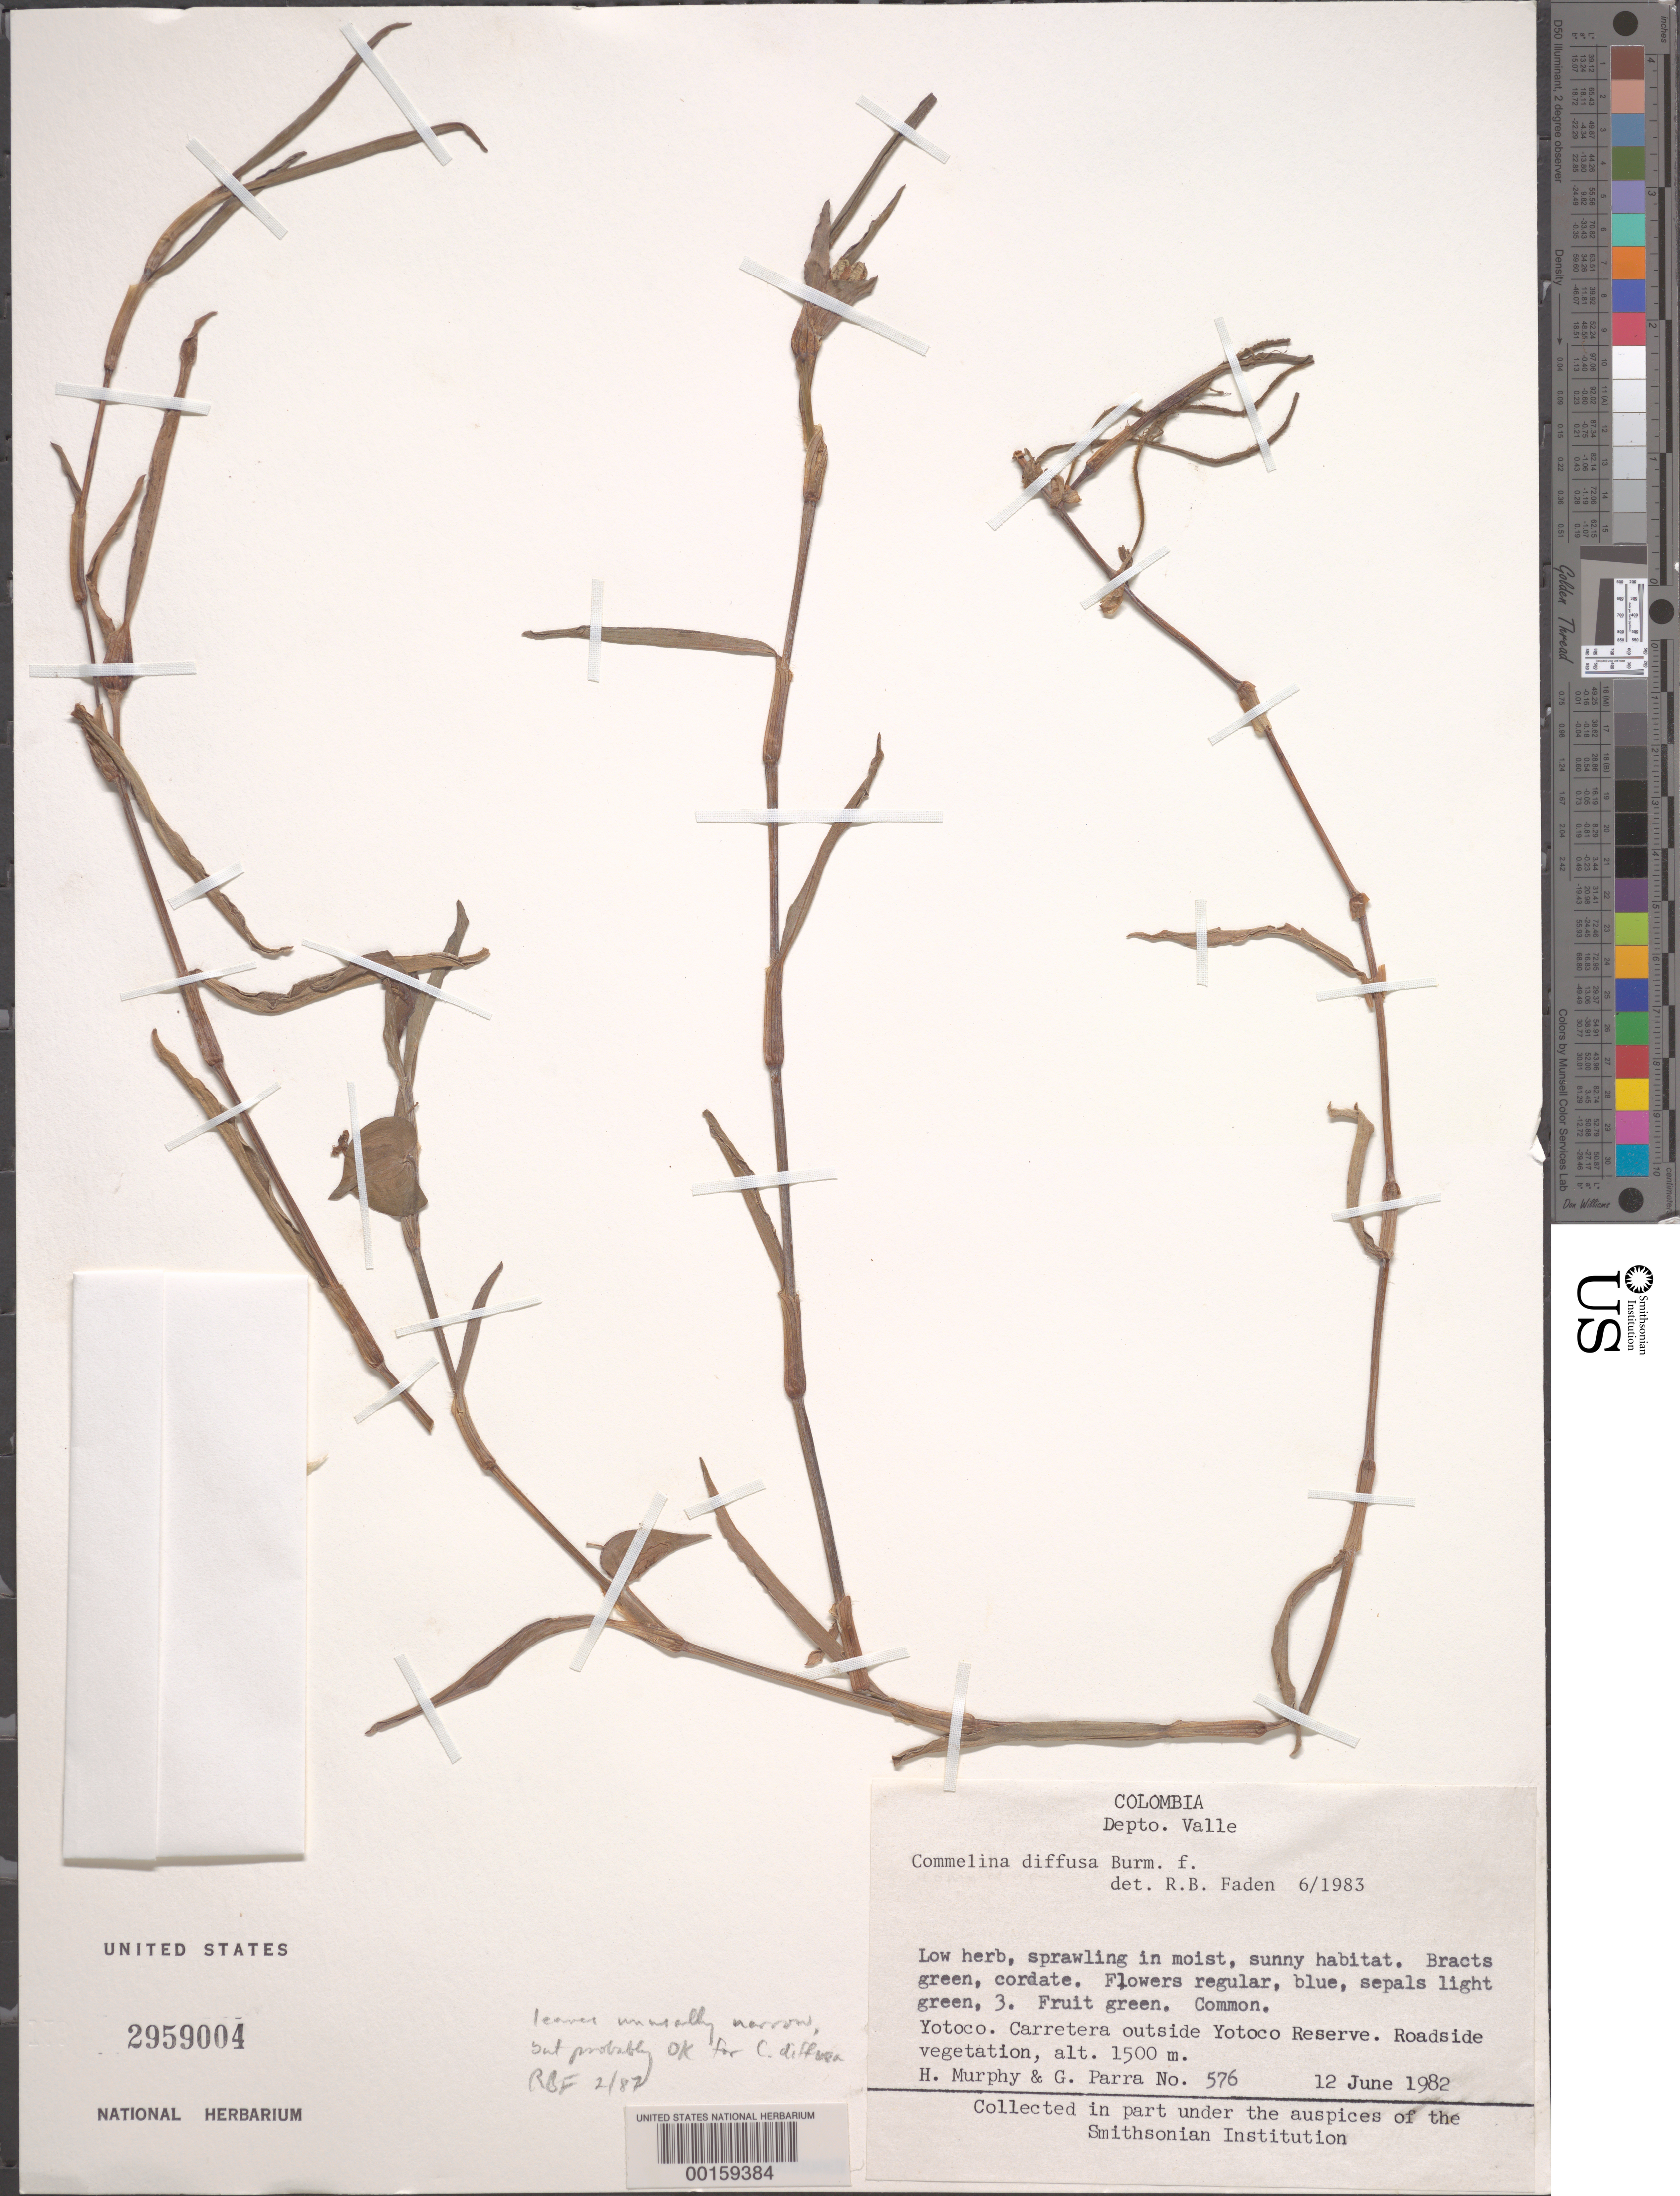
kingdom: Plantae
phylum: Tracheophyta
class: Liliopsida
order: Commelinales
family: Commelinaceae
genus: Commelina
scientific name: Commelina diffusa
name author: Burm. f.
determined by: Faden, Robert B., (US), Smithsonian Institution - National Museum of Natural History (UNITED STATES)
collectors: H. Murphy & G. Parra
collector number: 576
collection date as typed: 12 Jun 1982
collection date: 1982-06-12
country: Colombia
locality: Yotoco; Carretera, outside Yotoco Reserve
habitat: Moist soil; sunny roadside location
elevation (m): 1500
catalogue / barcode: US 2959004